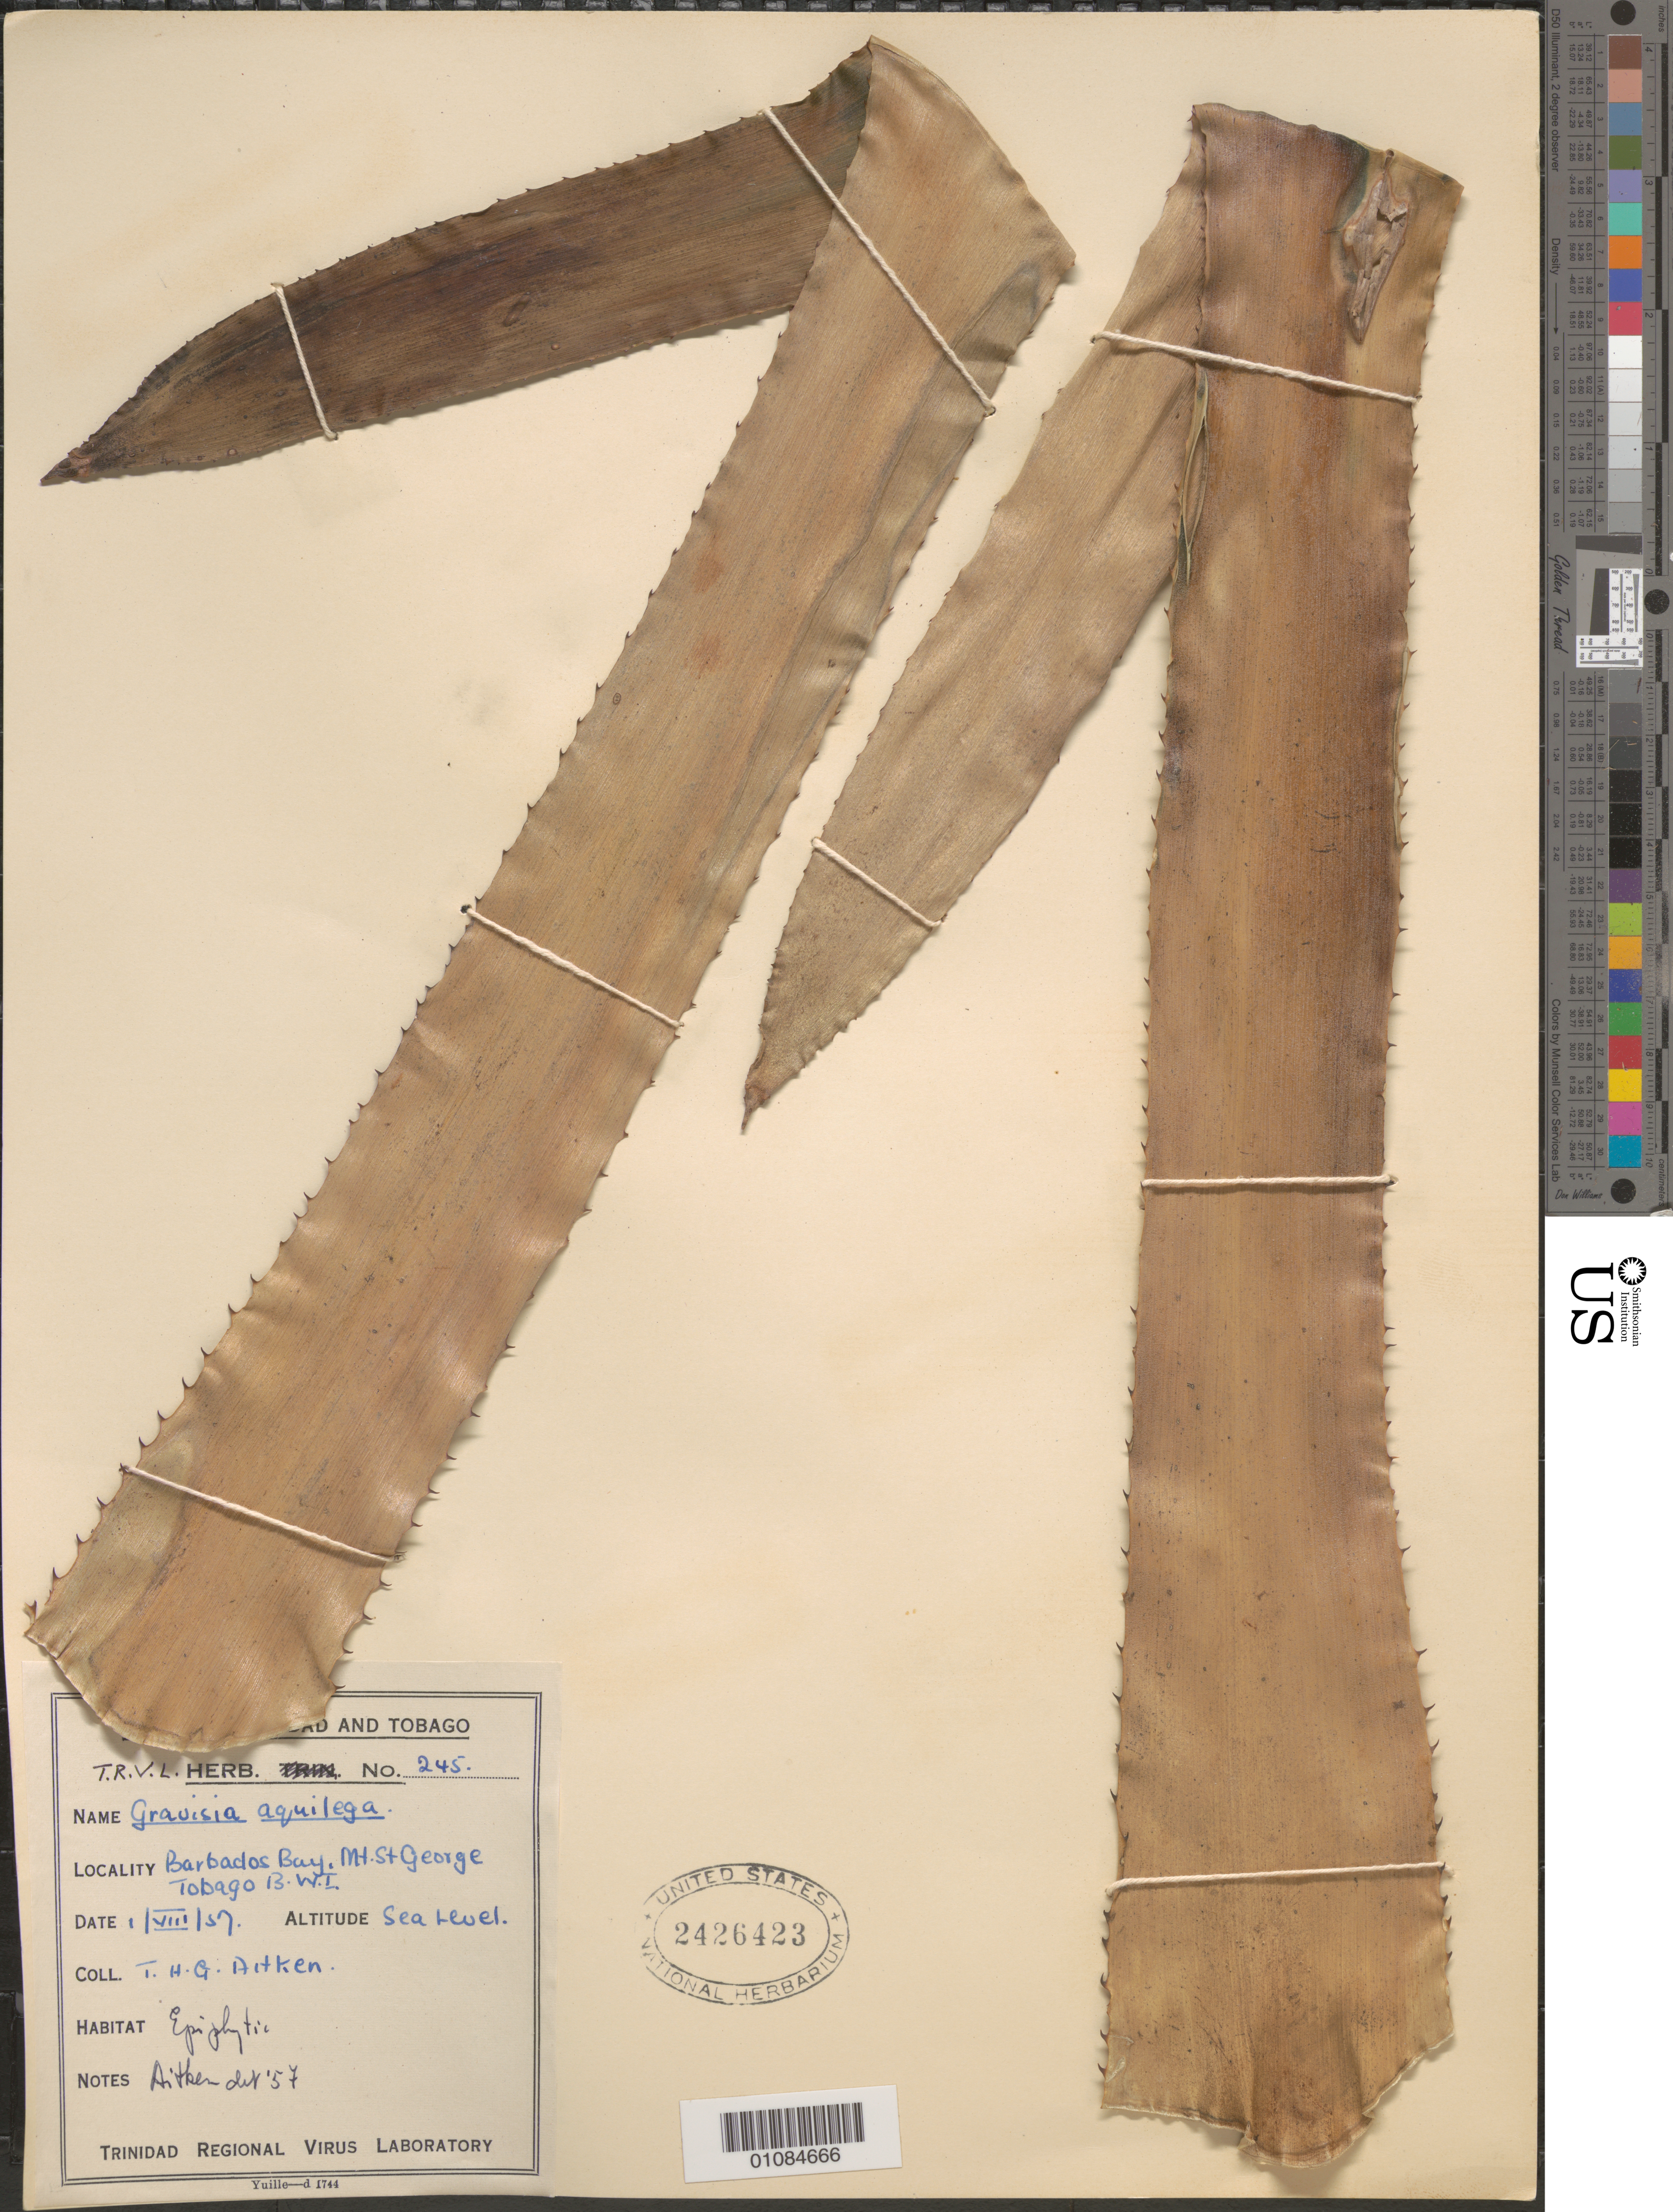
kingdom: Plantae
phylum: Tracheophyta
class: Liliopsida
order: Poales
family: Bromeliaceae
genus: Aechmea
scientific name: Aechmea aquilega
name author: (Salisb.) Griseb.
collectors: T. Aitken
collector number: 245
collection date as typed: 01 Aug 1957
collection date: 1957-08-01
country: Trinidad and Tobago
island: Tobago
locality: Barbados Bay, Mt. St. George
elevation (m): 0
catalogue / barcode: US 2426423